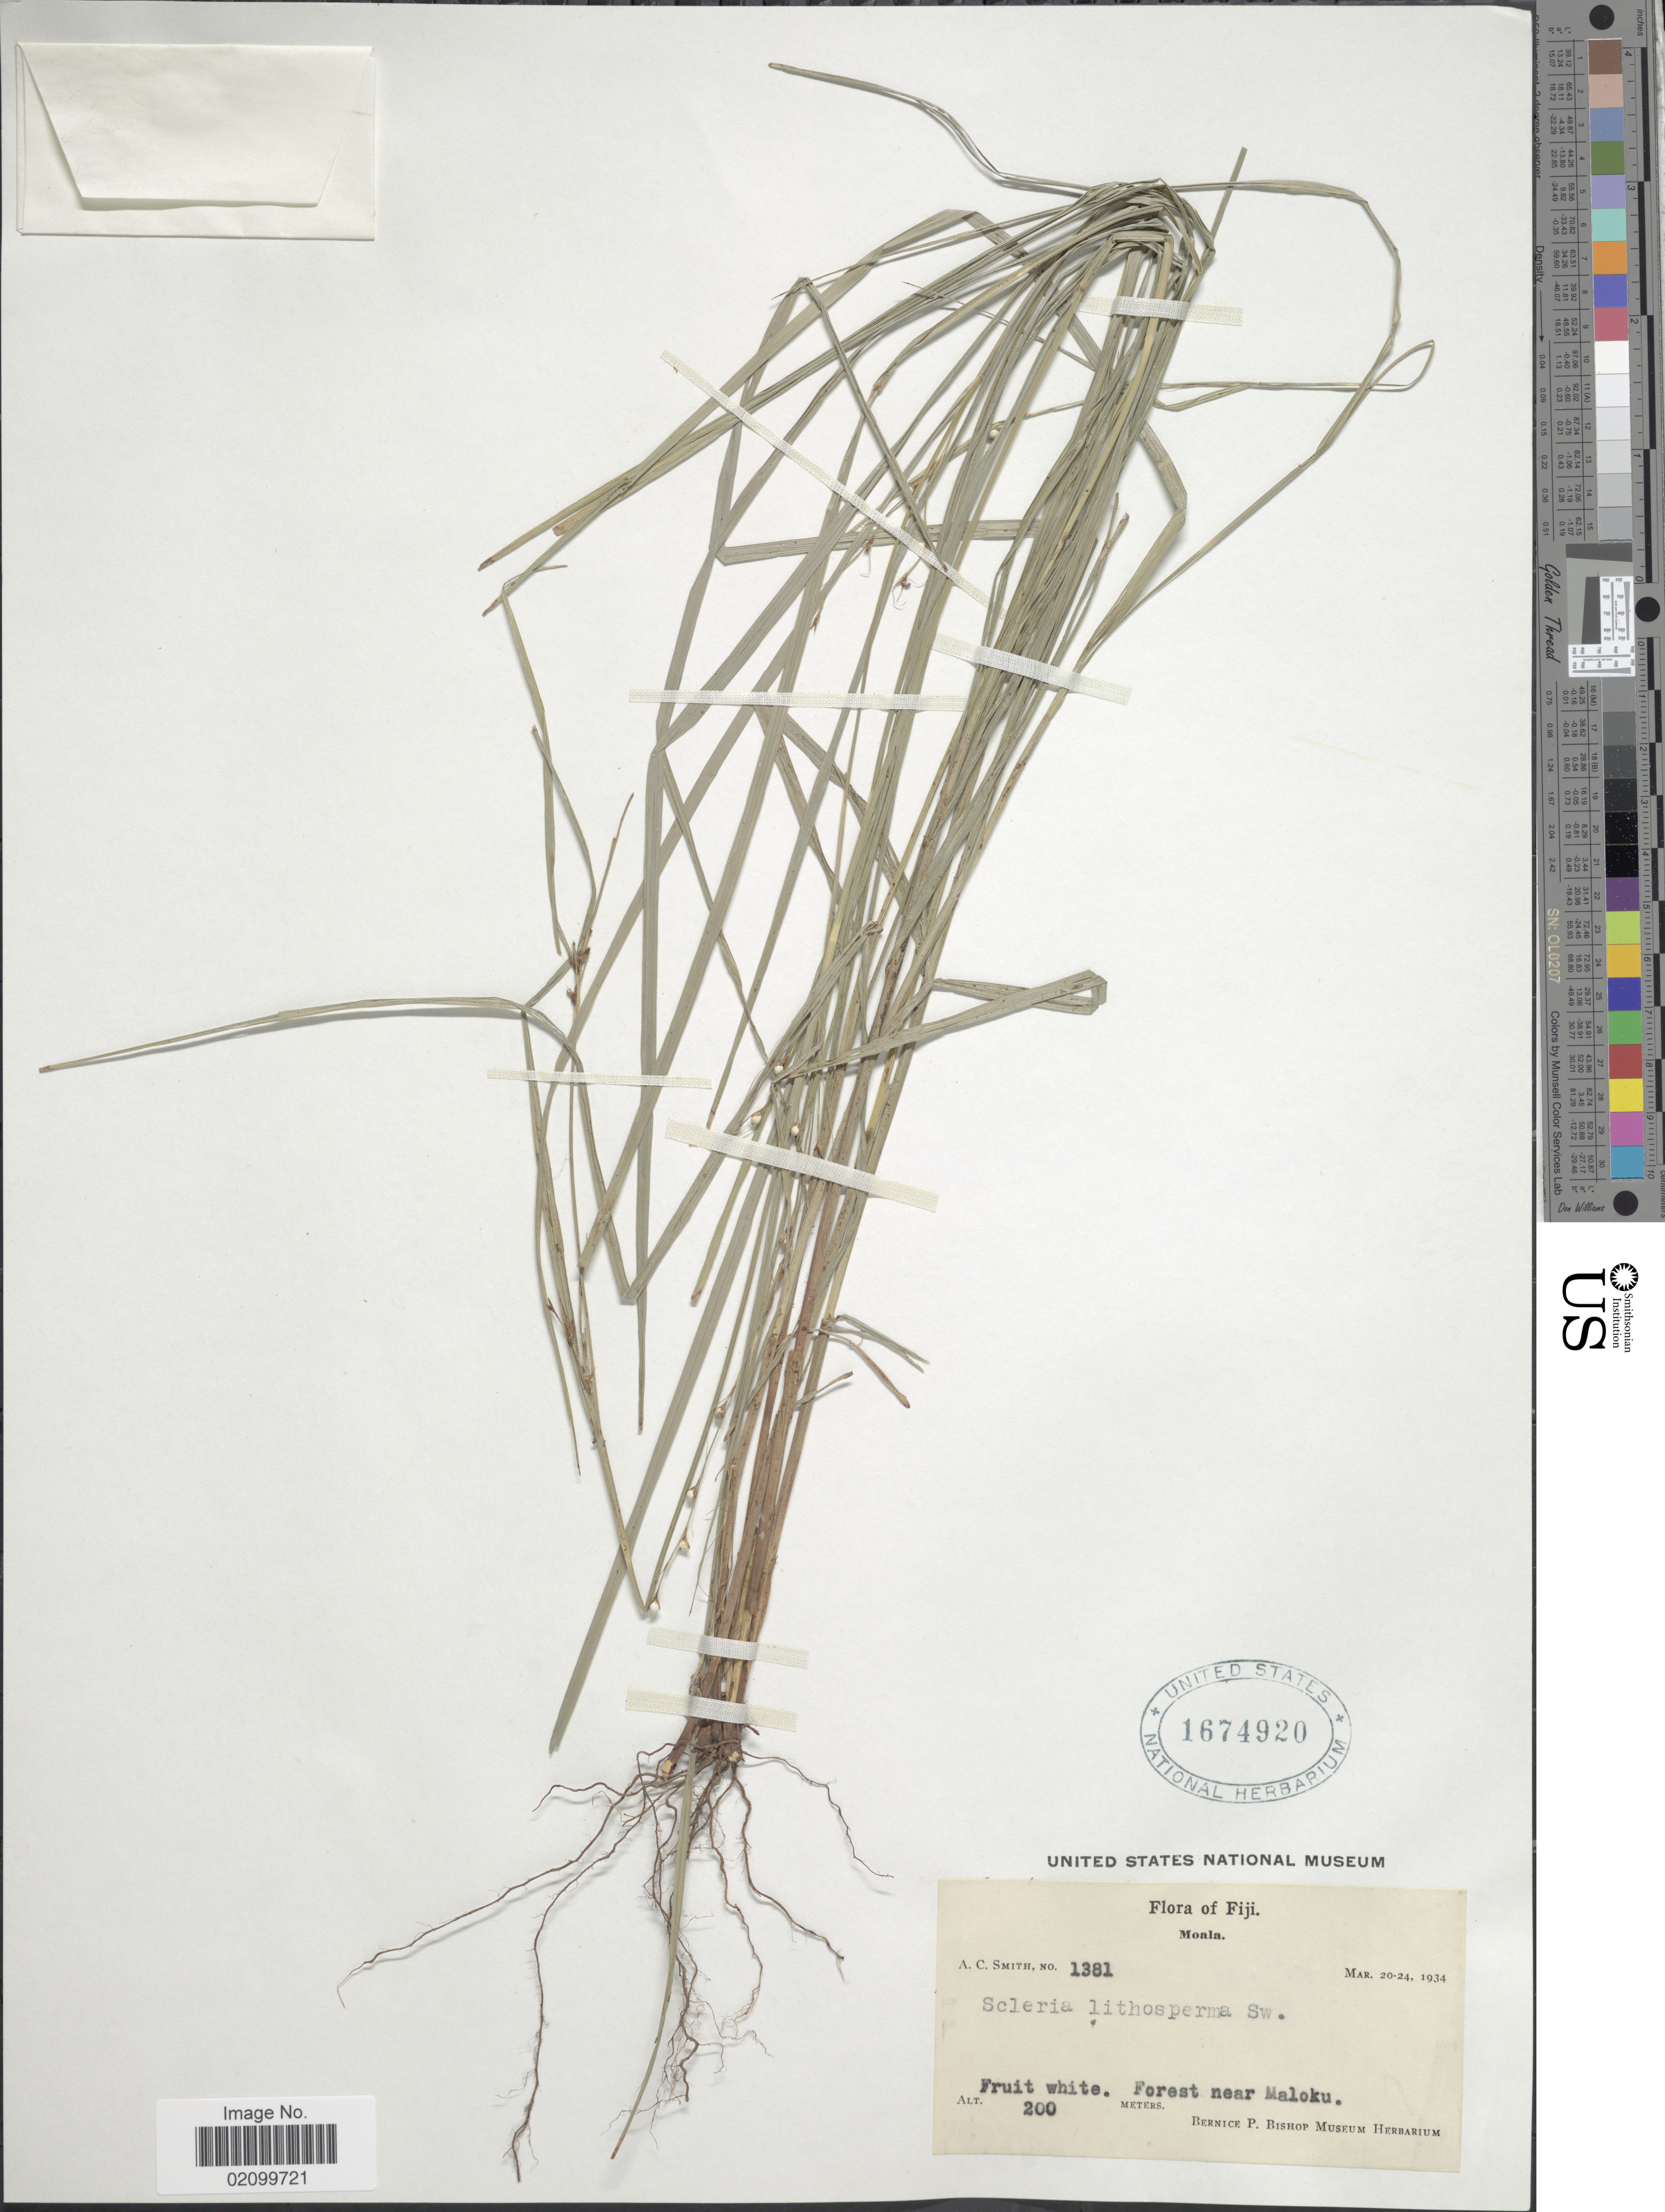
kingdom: Plantae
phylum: Tracheophyta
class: Liliopsida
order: Poales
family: Cyperaceae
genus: Scleria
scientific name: Scleria lithosperma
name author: (L.) Sw.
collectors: A. C. Smith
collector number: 1381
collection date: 1934-03-20/1934-03-24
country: Fiji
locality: Moala. Forest near Malolu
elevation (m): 200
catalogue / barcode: US 1674920